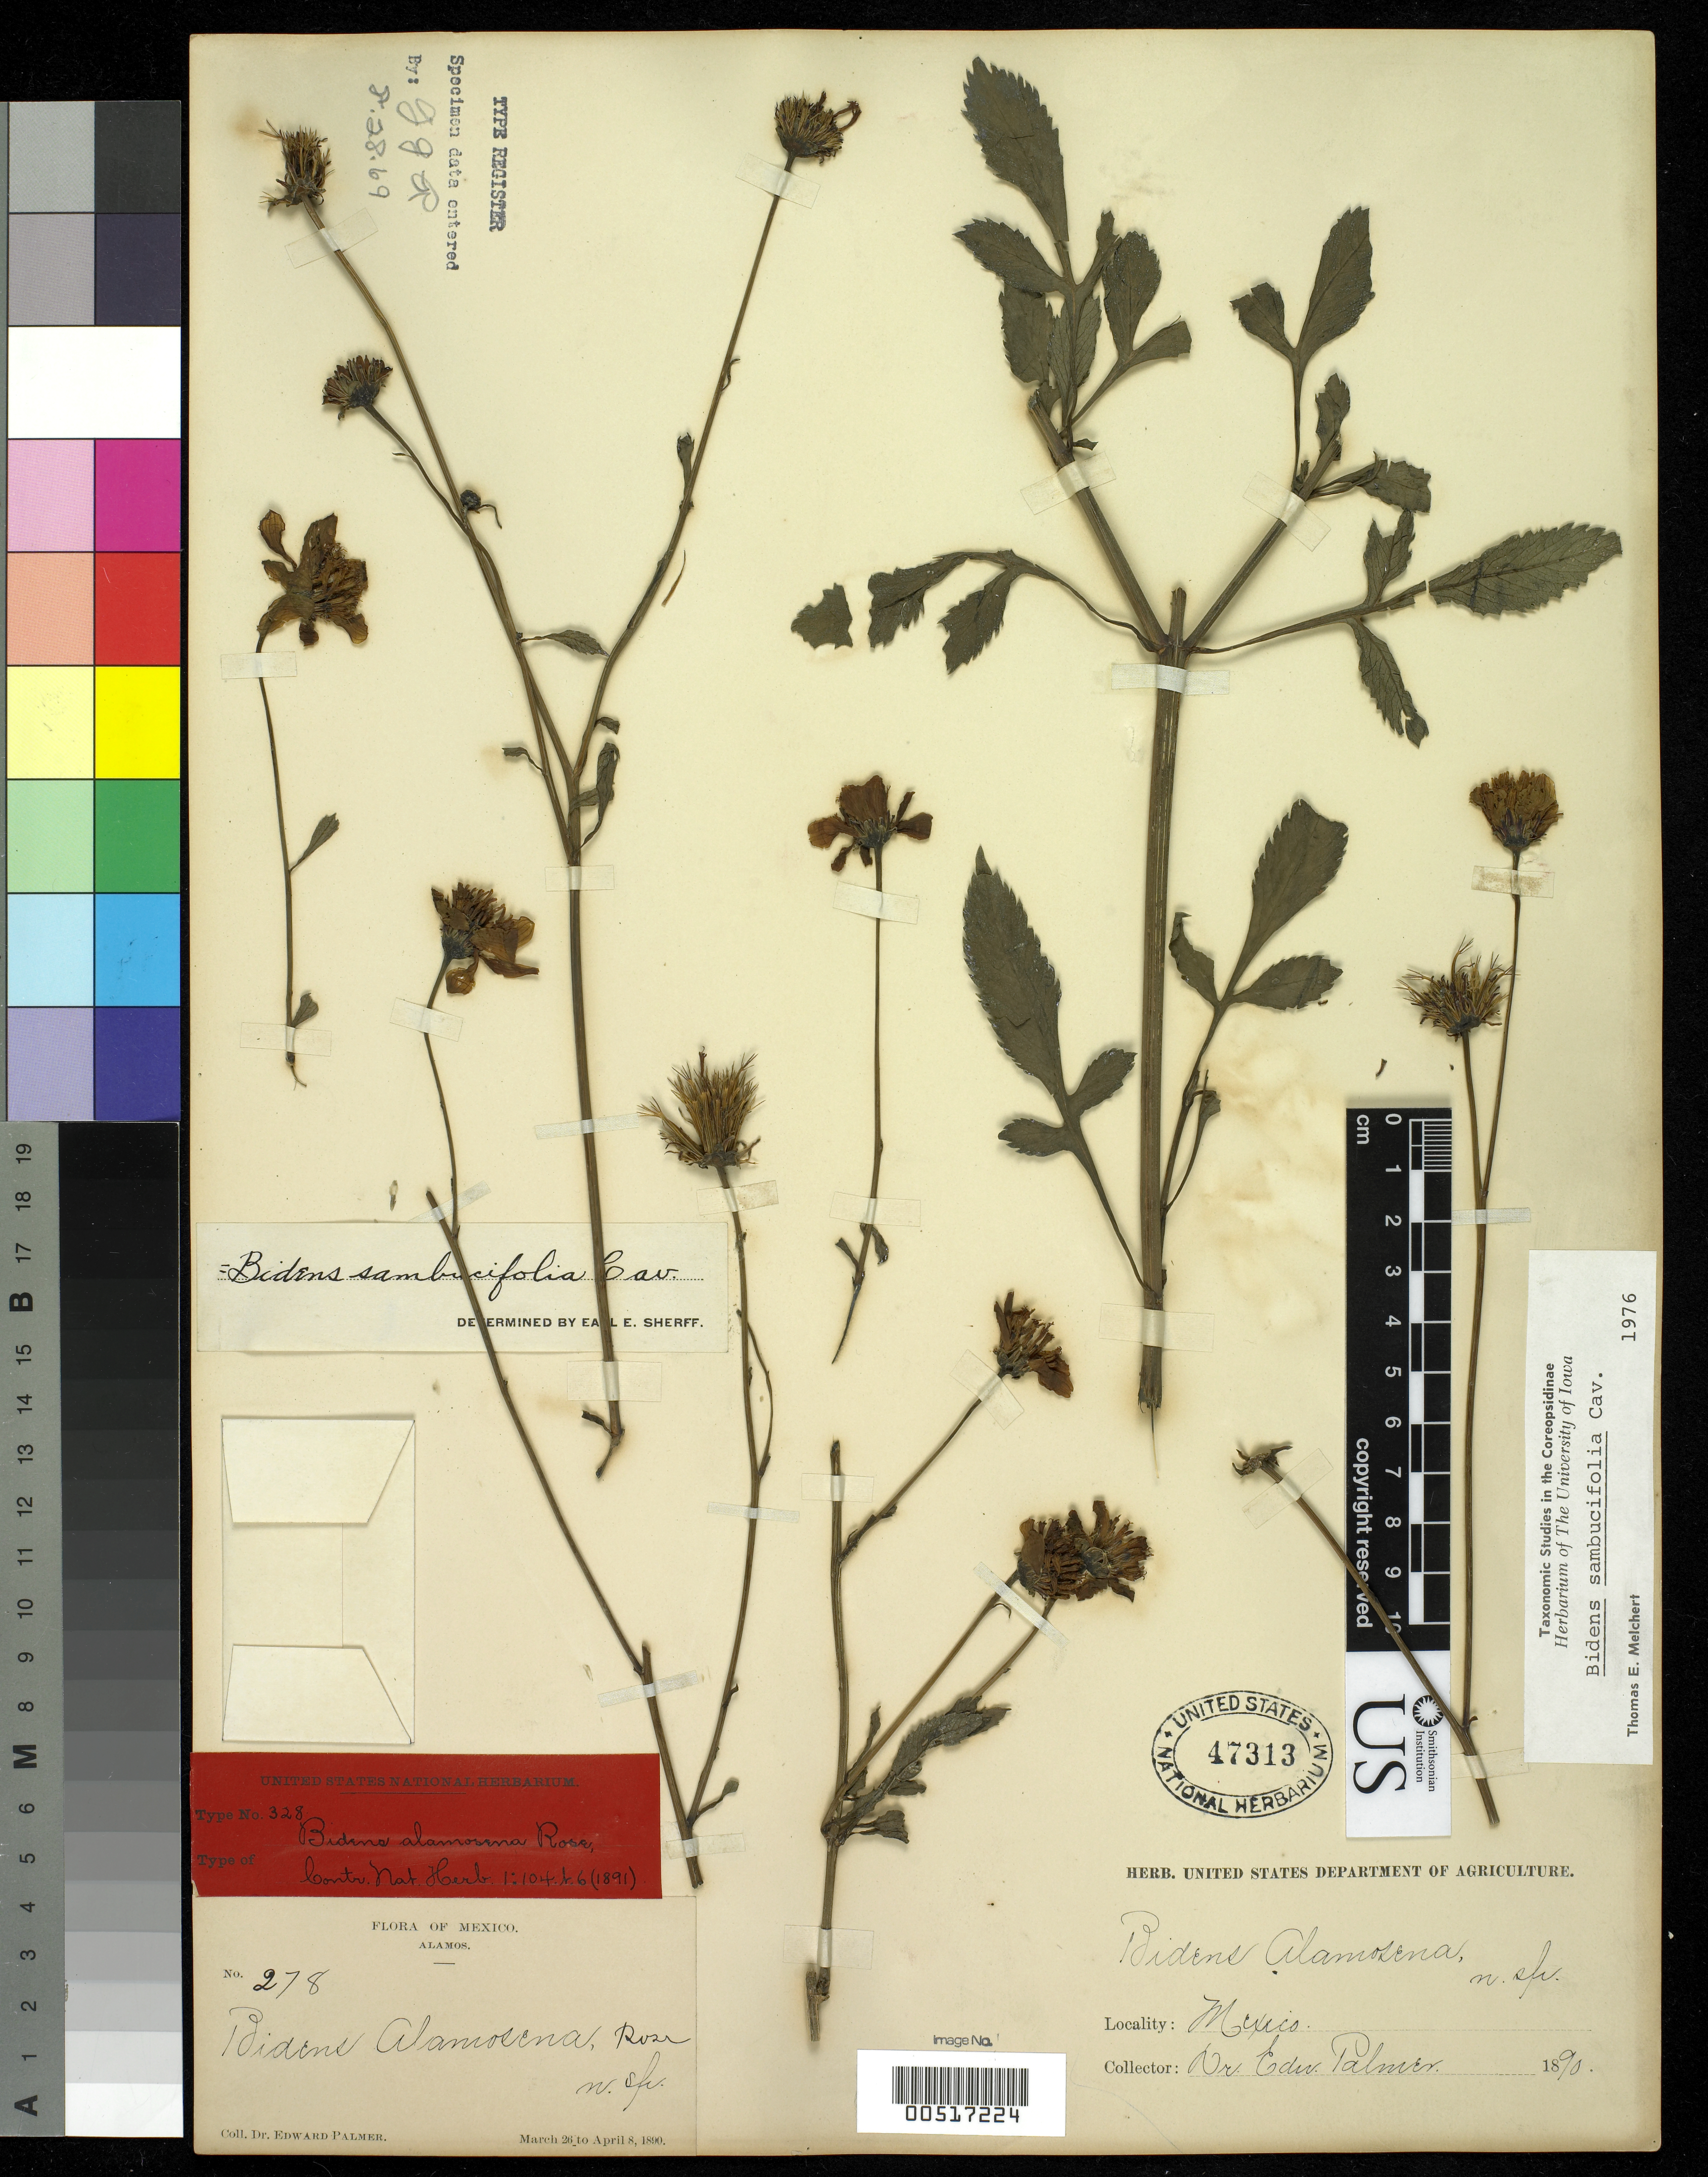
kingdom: Plantae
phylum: Tracheophyta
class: Magnoliopsida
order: Asterales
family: Asteraceae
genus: Bidens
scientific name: Bidens alamosana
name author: Rose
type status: Isosyntype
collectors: E. Palmer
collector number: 278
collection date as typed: March 26 to April 8, 1890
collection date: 1890-03-26/1890-04-08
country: Mexico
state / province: Sonora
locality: Alamos.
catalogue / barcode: US 47313